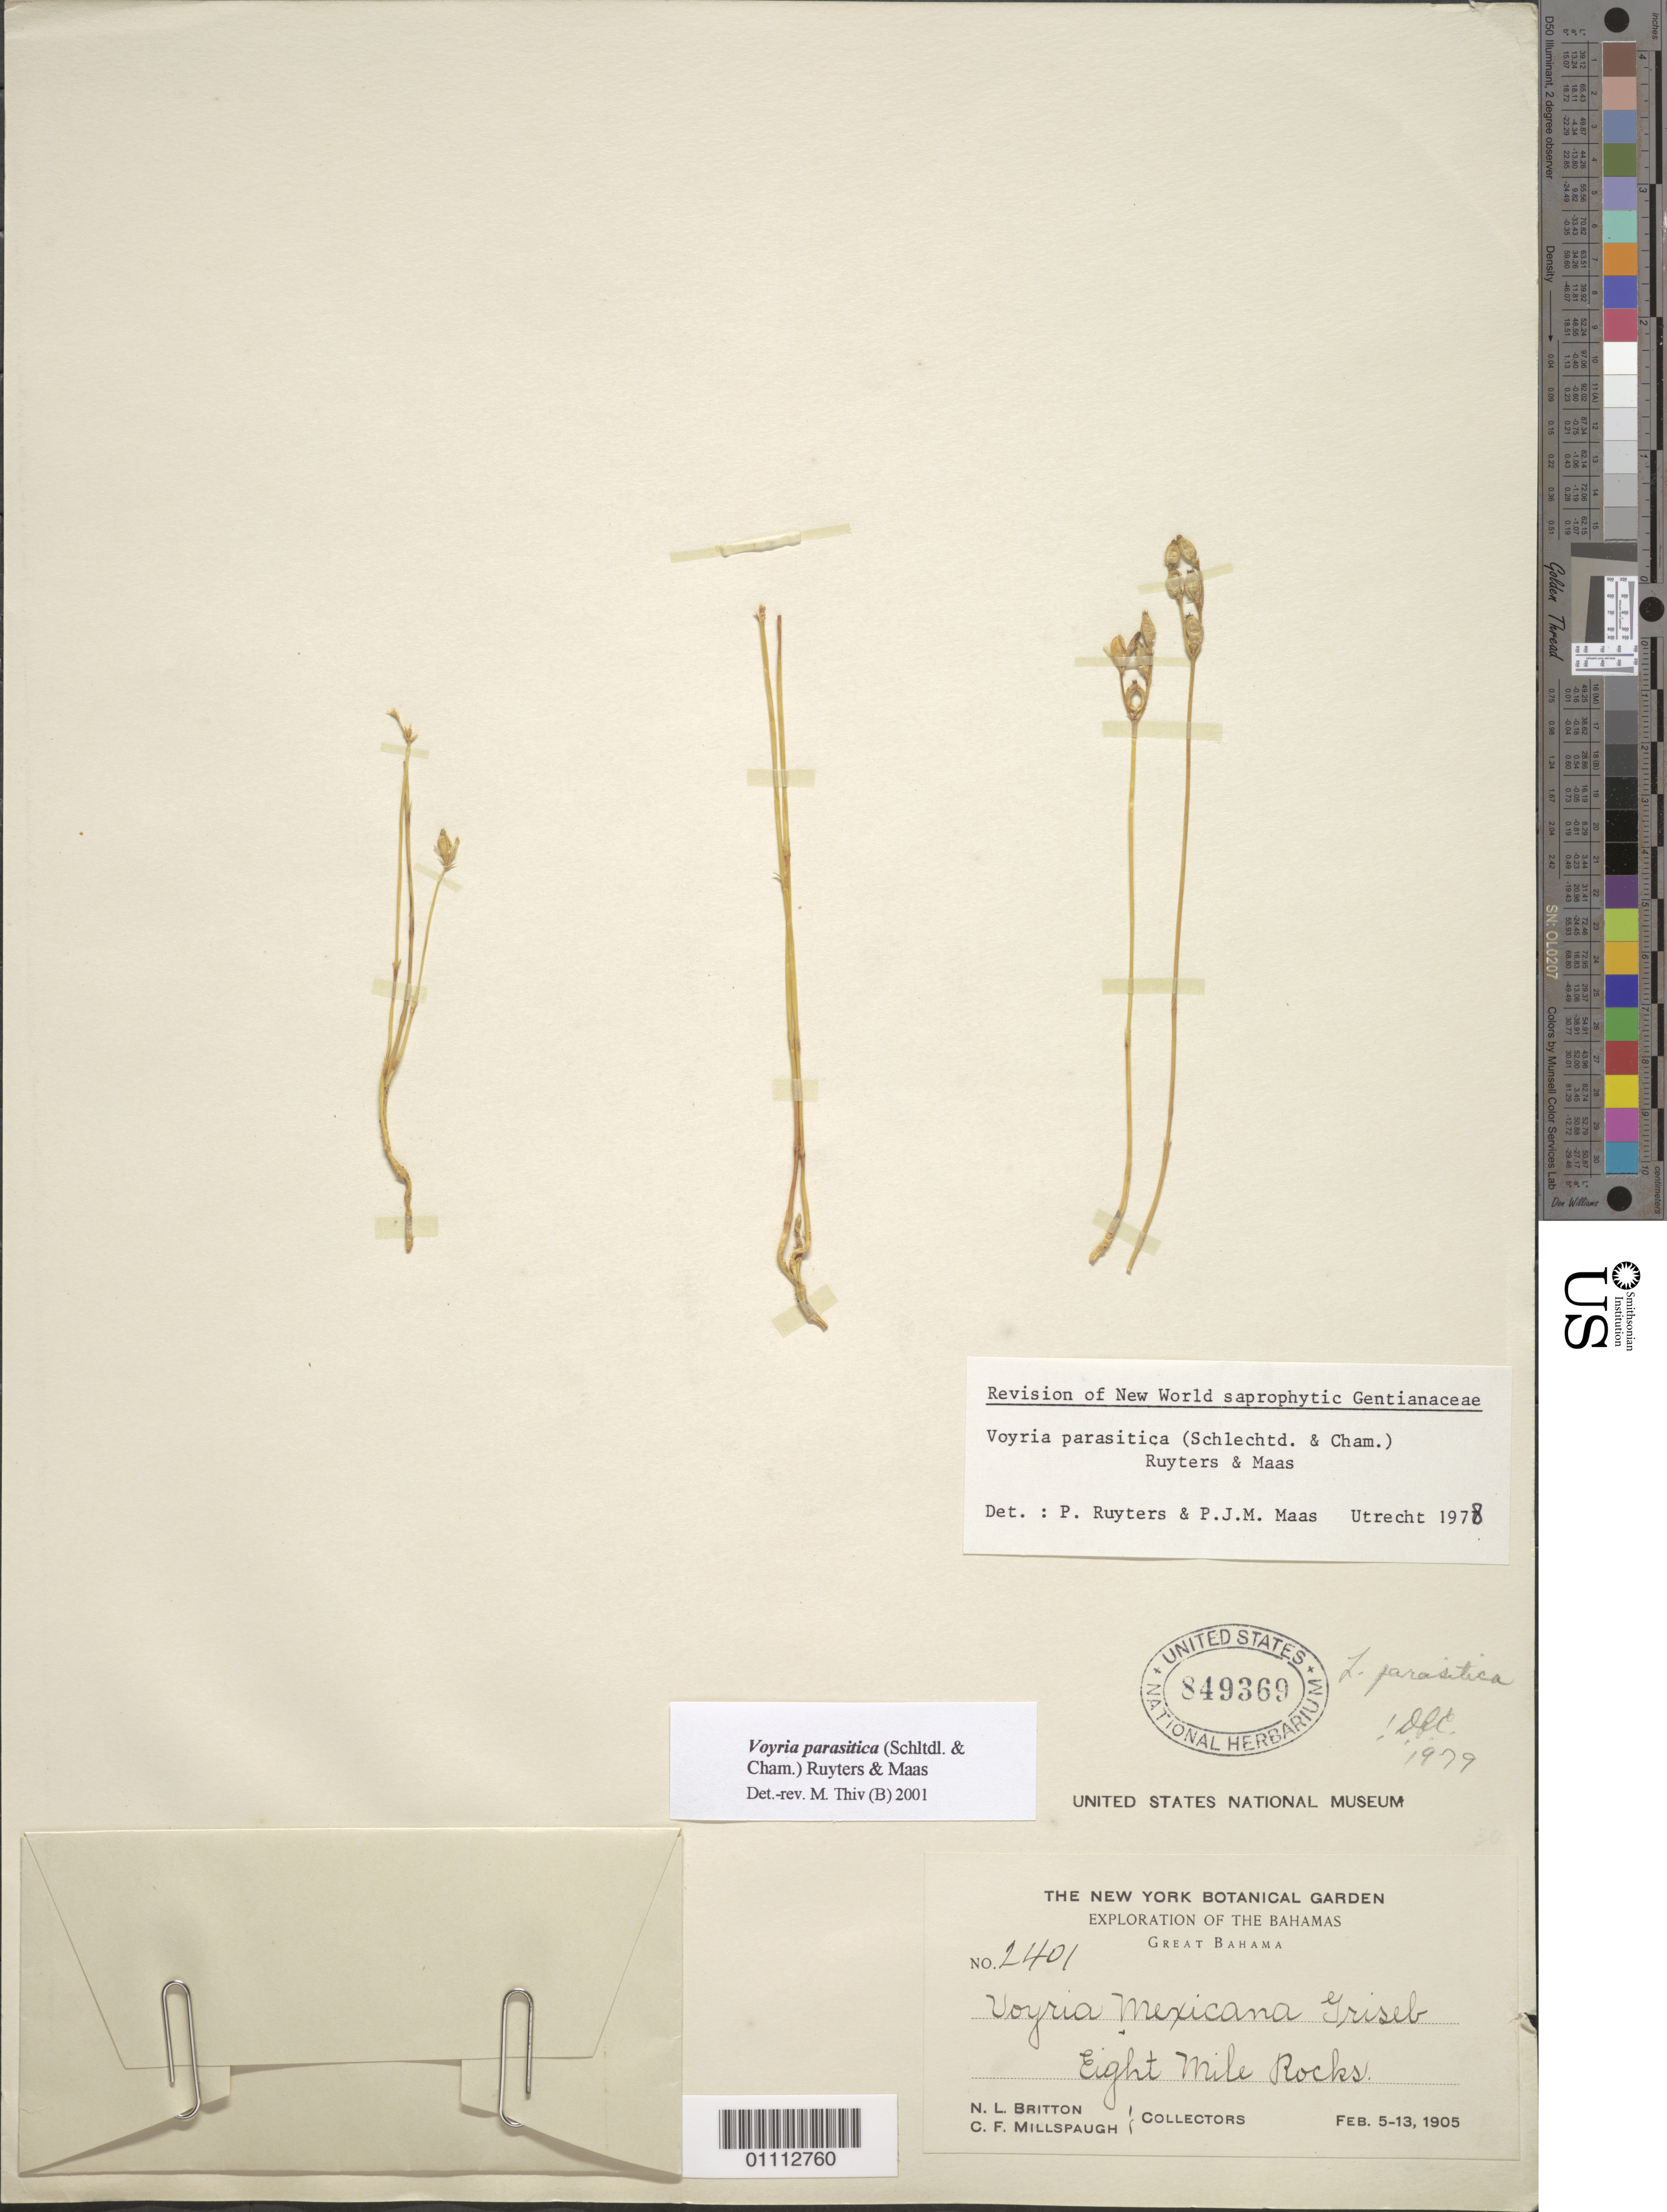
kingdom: Plantae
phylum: Tracheophyta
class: Magnoliopsida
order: Gentianales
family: Gentianaceae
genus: Voyria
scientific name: Voyria parasitica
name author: (Schltdl. & Cham.) Ruyters & Maas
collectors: N. Britton & C. F. Millspaugh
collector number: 2401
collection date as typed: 05 Feb 1905 to 13 Feb 1905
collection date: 1905-02-05/1905-02-13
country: Bahamas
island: Great Bahama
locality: Eight Mile Rocks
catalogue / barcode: US 849369